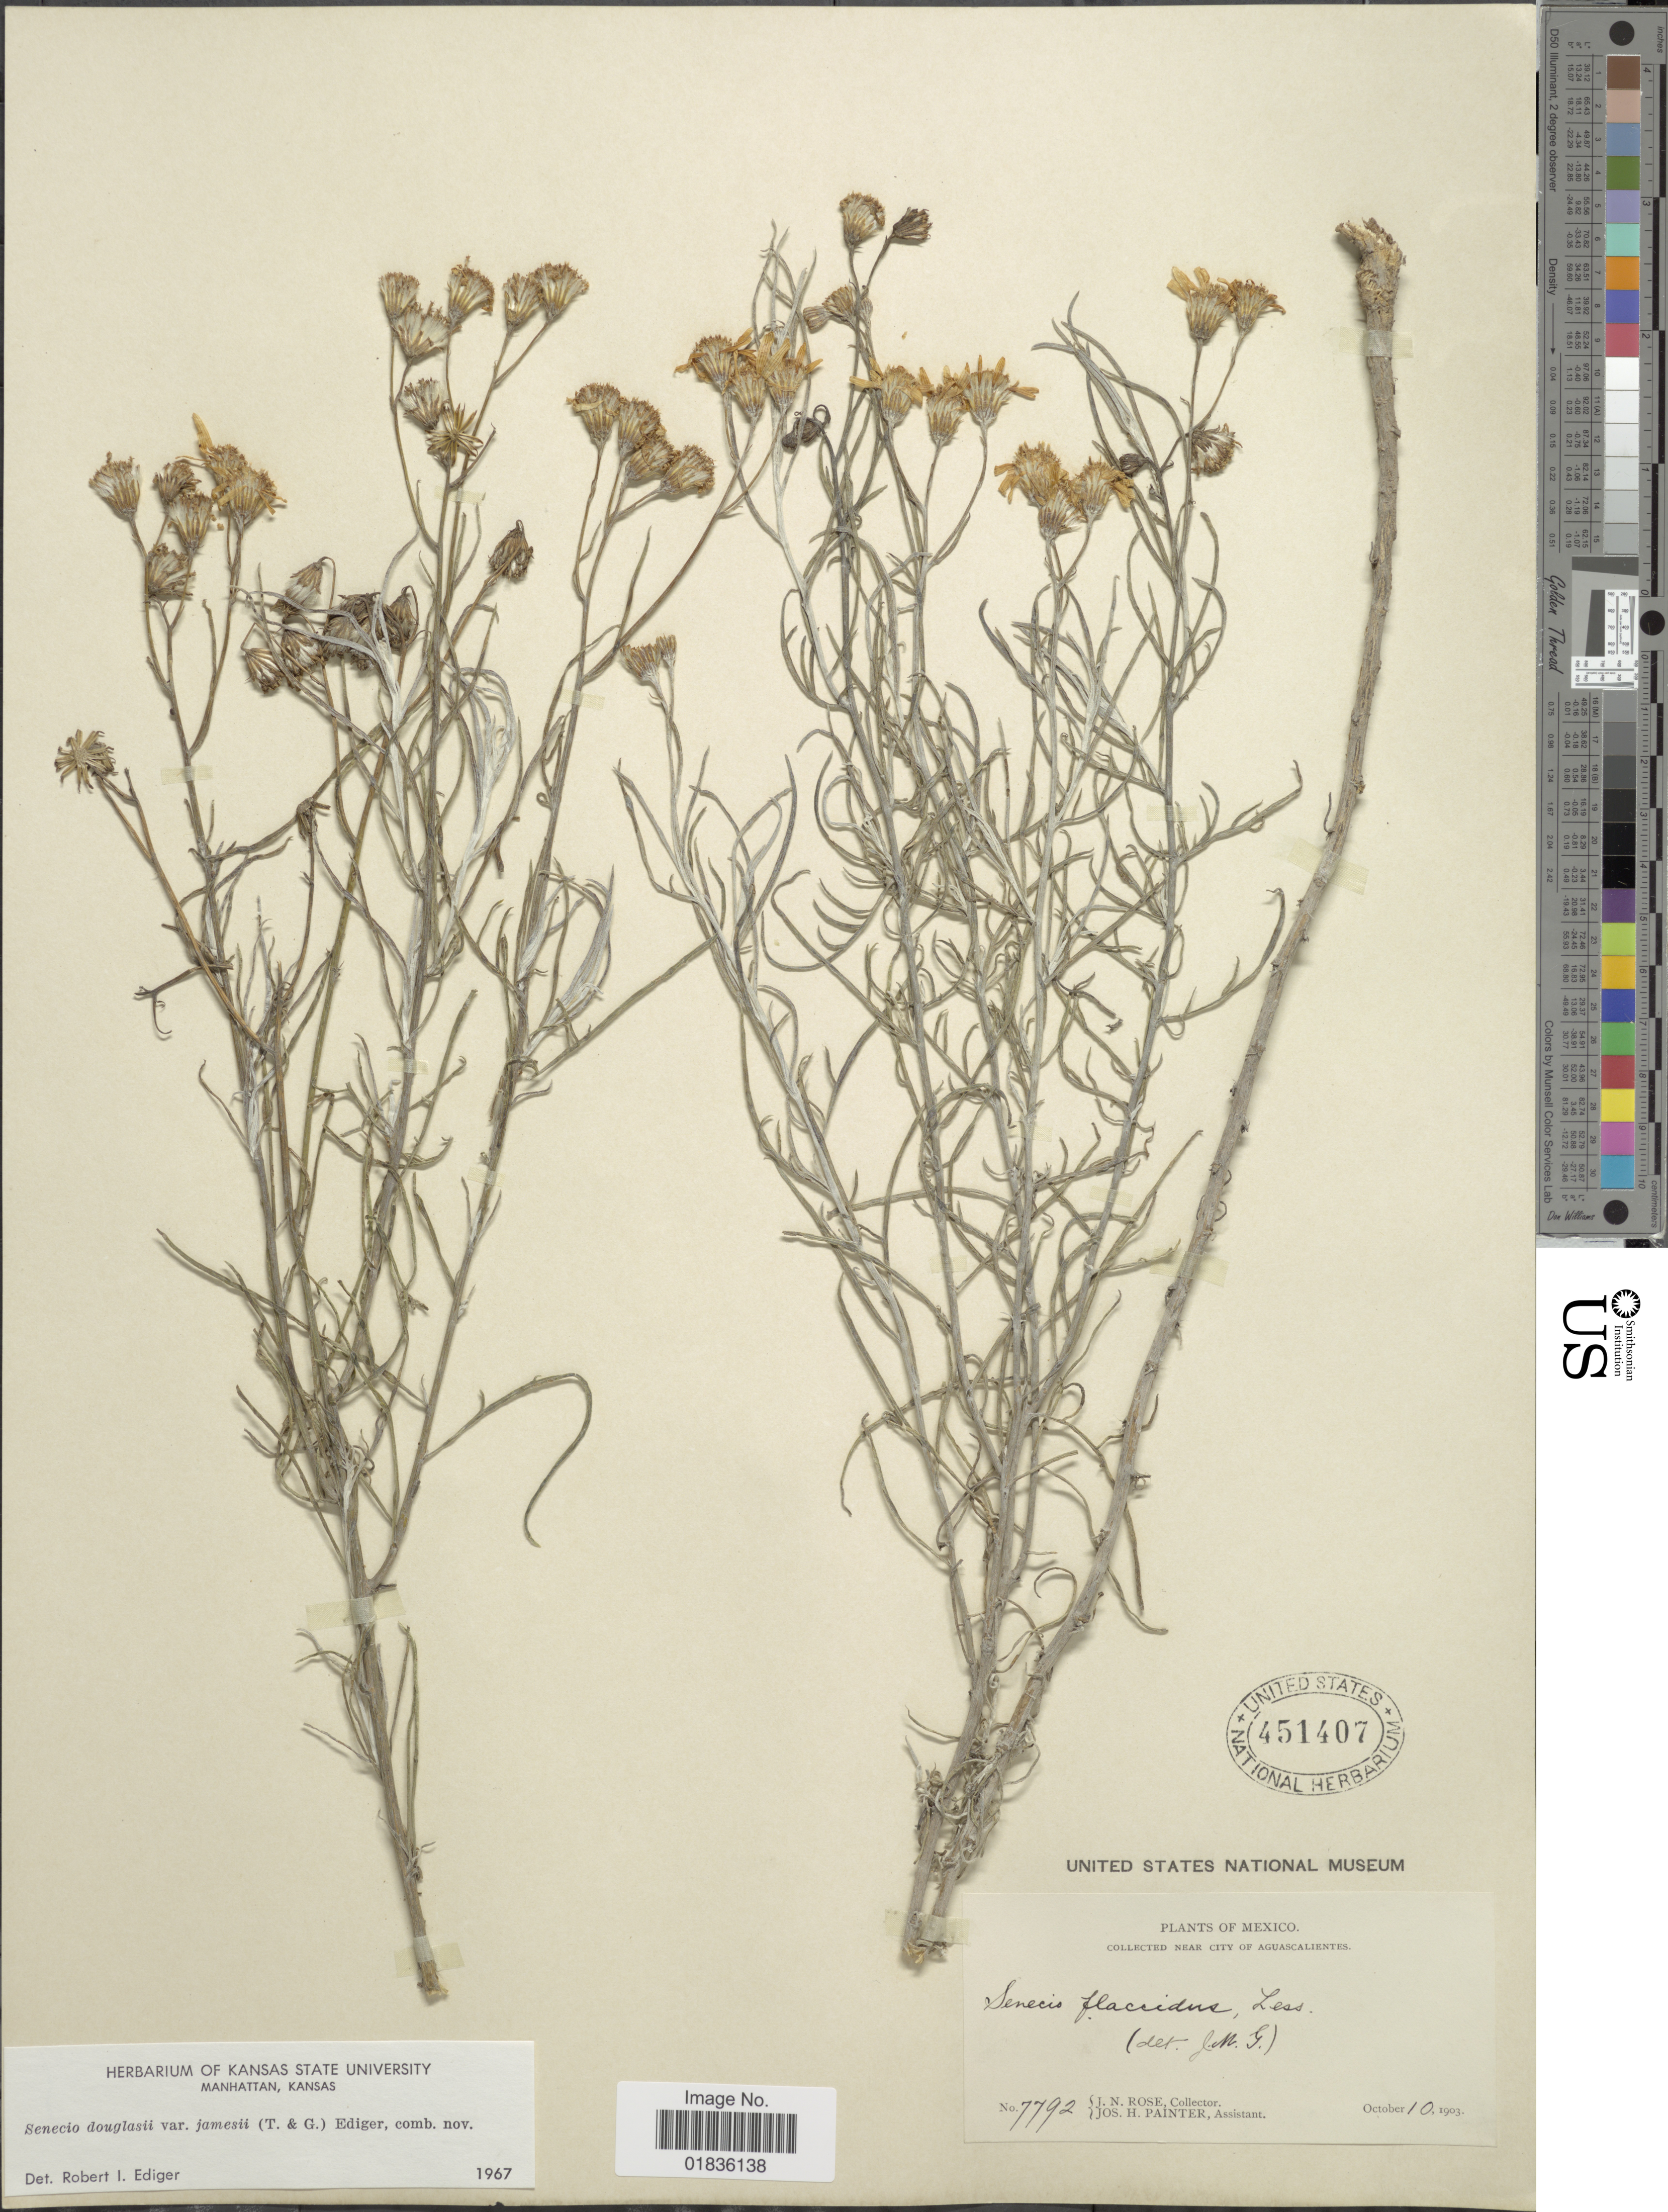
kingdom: Plantae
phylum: Tracheophyta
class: Magnoliopsida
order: Asterales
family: Asteraceae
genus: Senecio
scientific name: Senecio flaccidus var. flaccidus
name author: Less.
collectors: J. N. Rose & J. H. Painter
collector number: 7792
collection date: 1903-10-10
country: Mexico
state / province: Aguascalientes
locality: Near city of Aguascalientes.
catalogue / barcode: US 451407